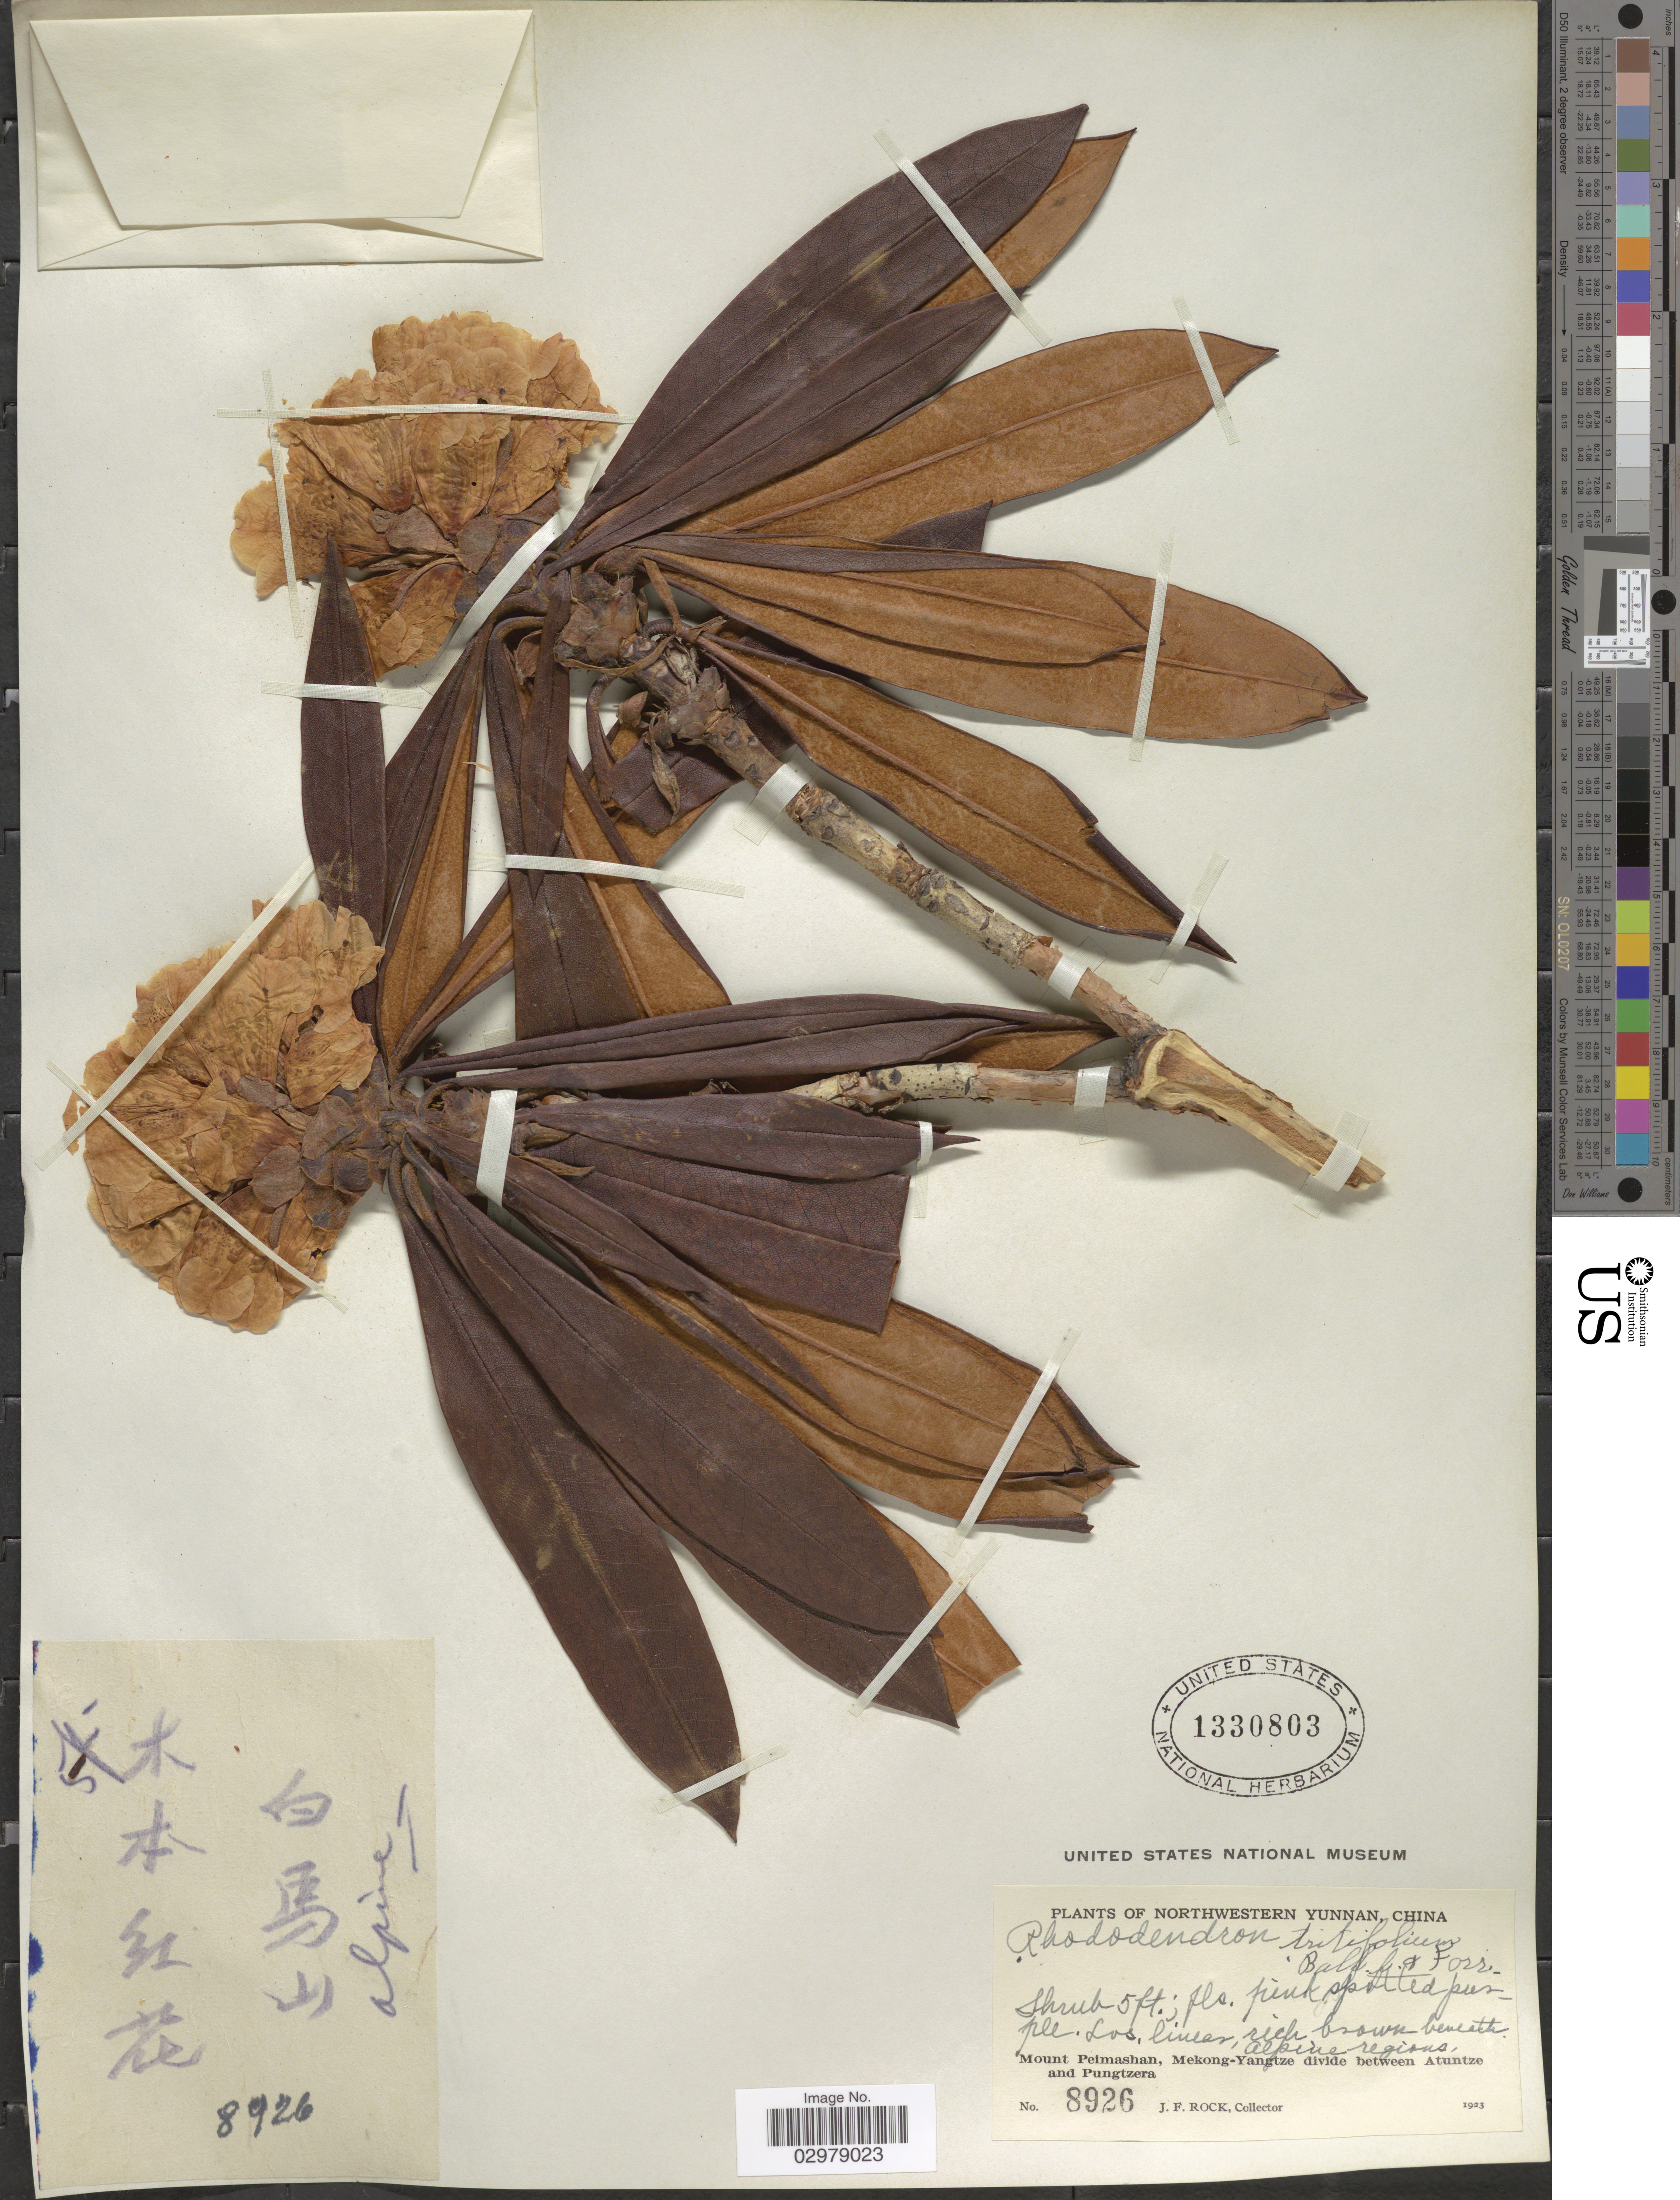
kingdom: Plantae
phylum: Tracheophyta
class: Magnoliopsida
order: Ericales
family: Ericaceae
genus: Rhododendron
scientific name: Rhododendron tritifolium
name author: Balf. f. & Forrest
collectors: J. Rock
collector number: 8926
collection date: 1923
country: China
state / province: Yunnan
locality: Northwestern Yunnan. Alpine regions. Mount Peimashan, Mekong-Yangtze divide between Atuntze and Pungtzera.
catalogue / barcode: US 1330803